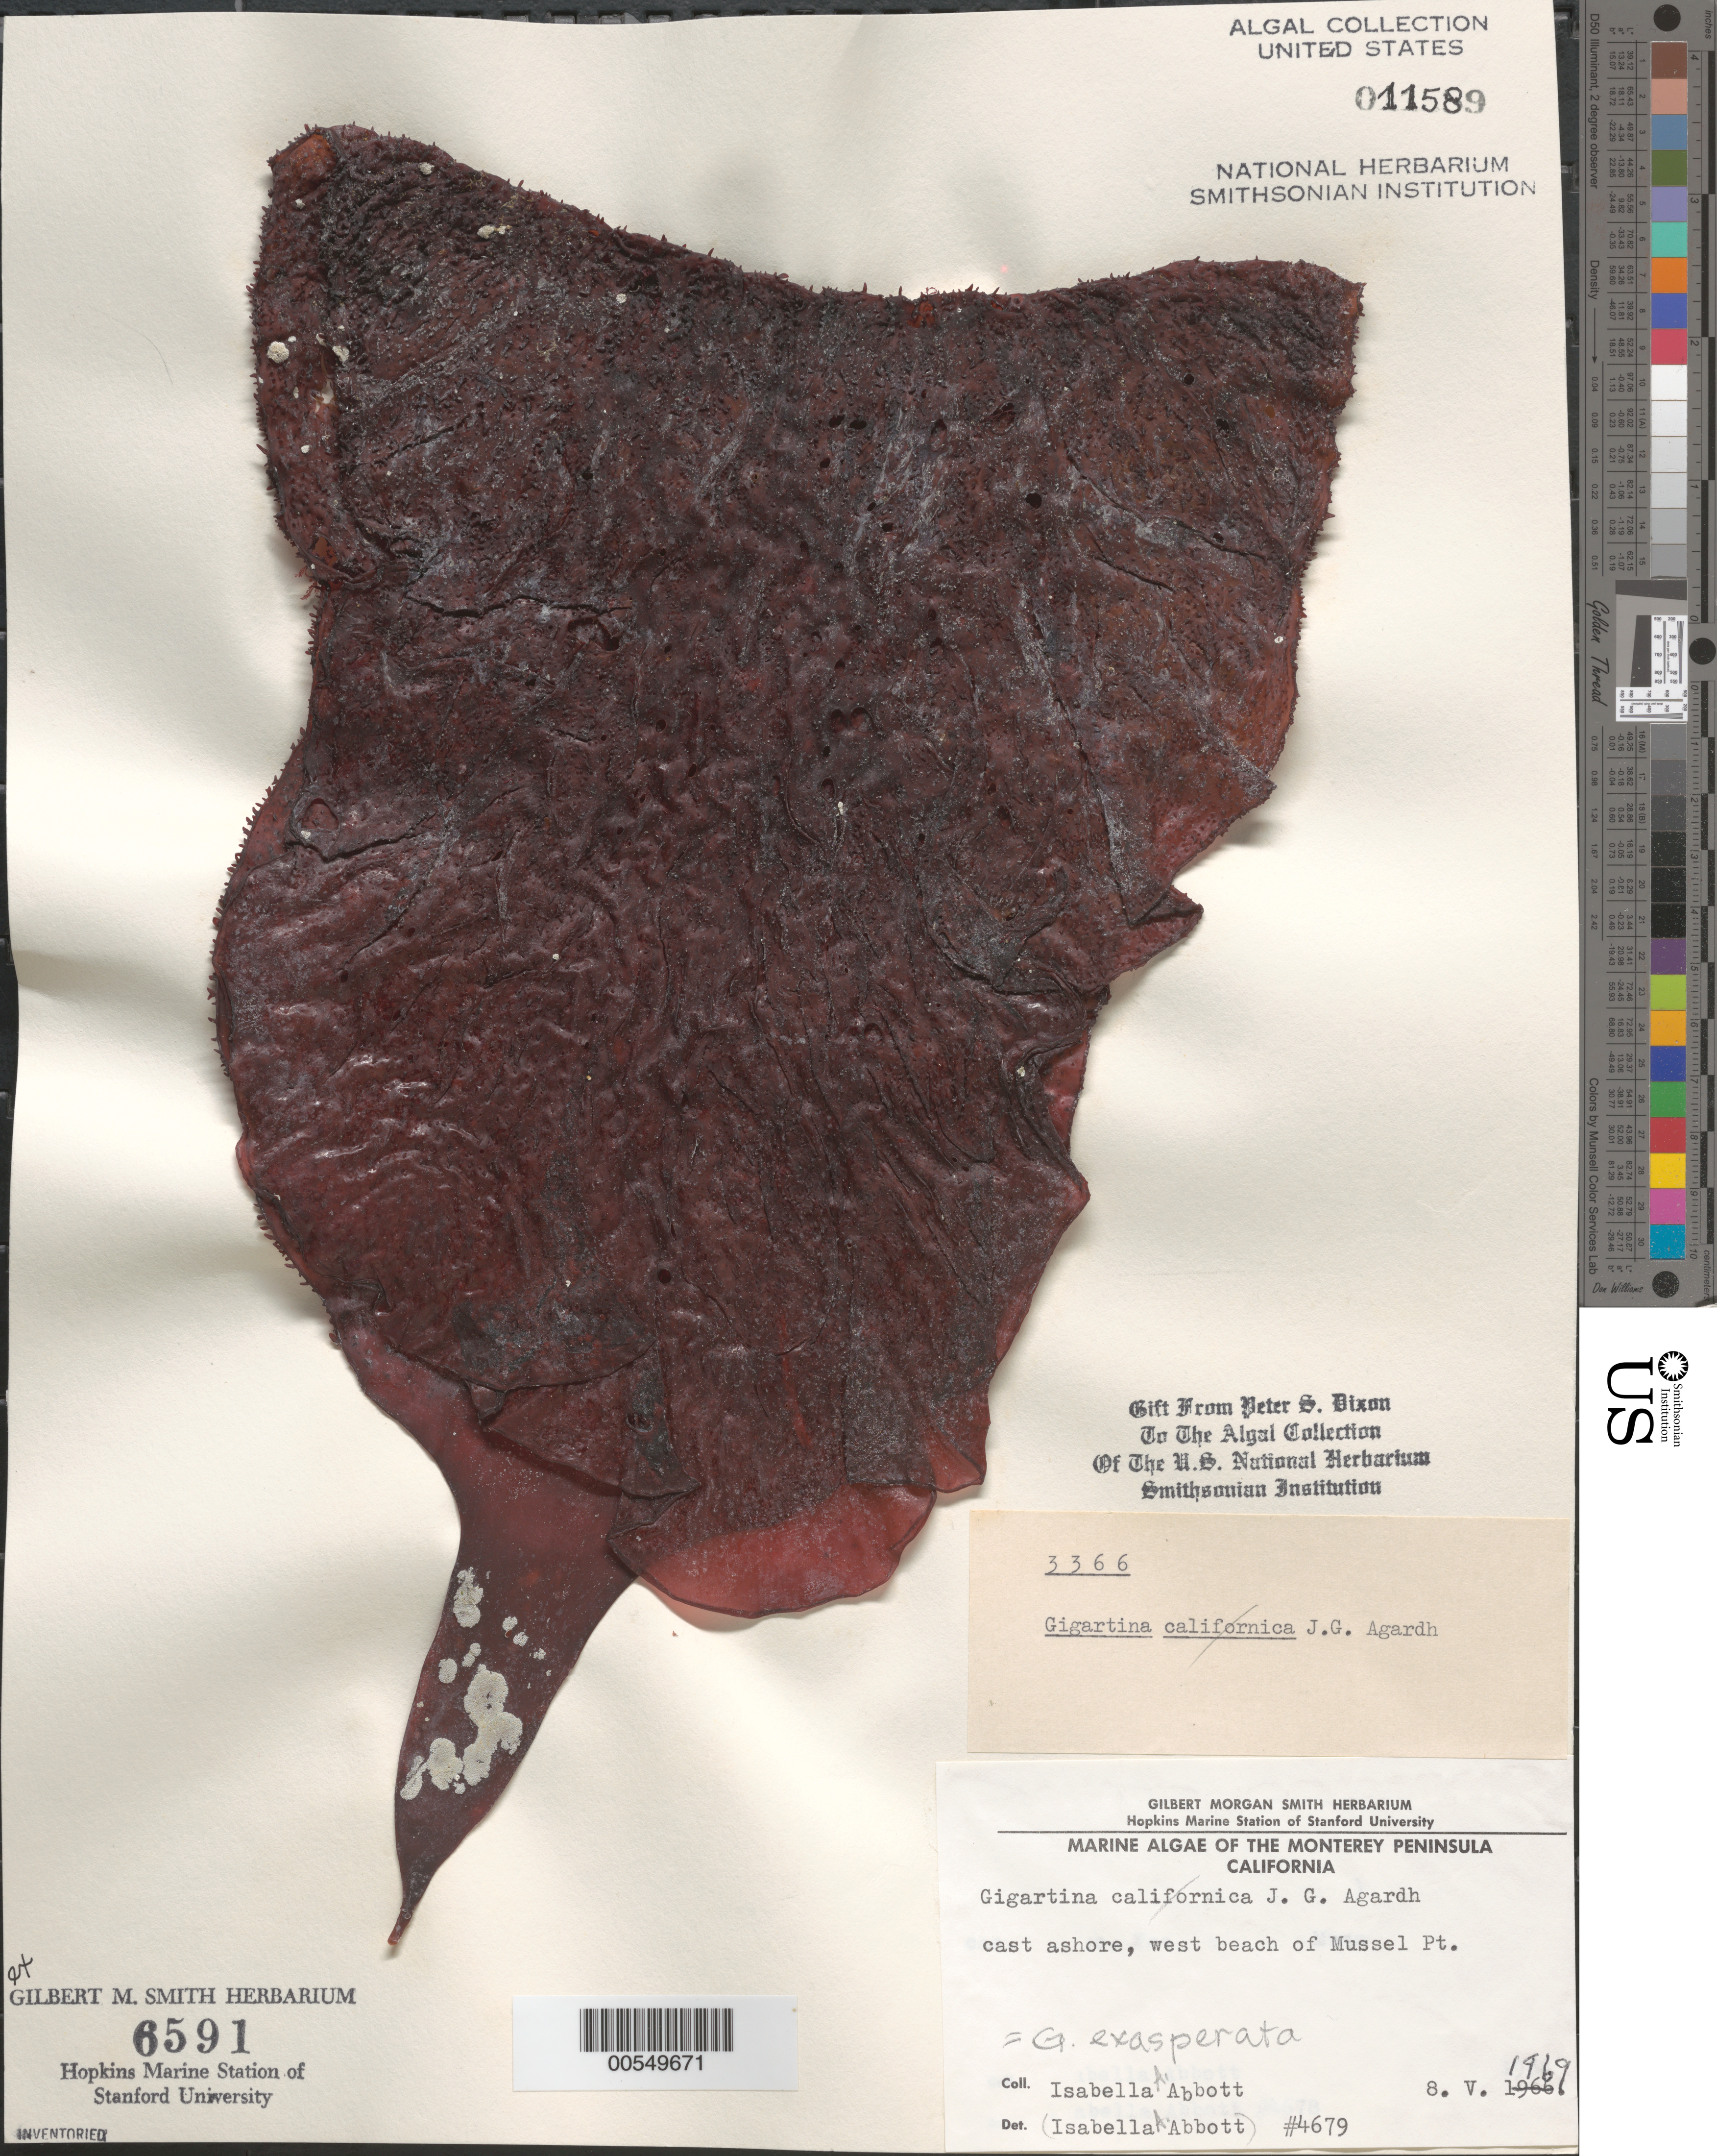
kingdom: Plantae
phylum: Rhodophyta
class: Florideophyceae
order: Gigartinales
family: Gigartinaceae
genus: Chondracanthus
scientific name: Chondracanthus exasperatus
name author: (Harv. & J. Bailey) J.R. Hughey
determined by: Algae name updating Project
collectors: I. A. Abbott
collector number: IAA 4679 & PSD 3366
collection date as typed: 08 May 1969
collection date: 1969-05-08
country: United States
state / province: California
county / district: Monterey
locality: West Beach of Mussel Point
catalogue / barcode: US 11589